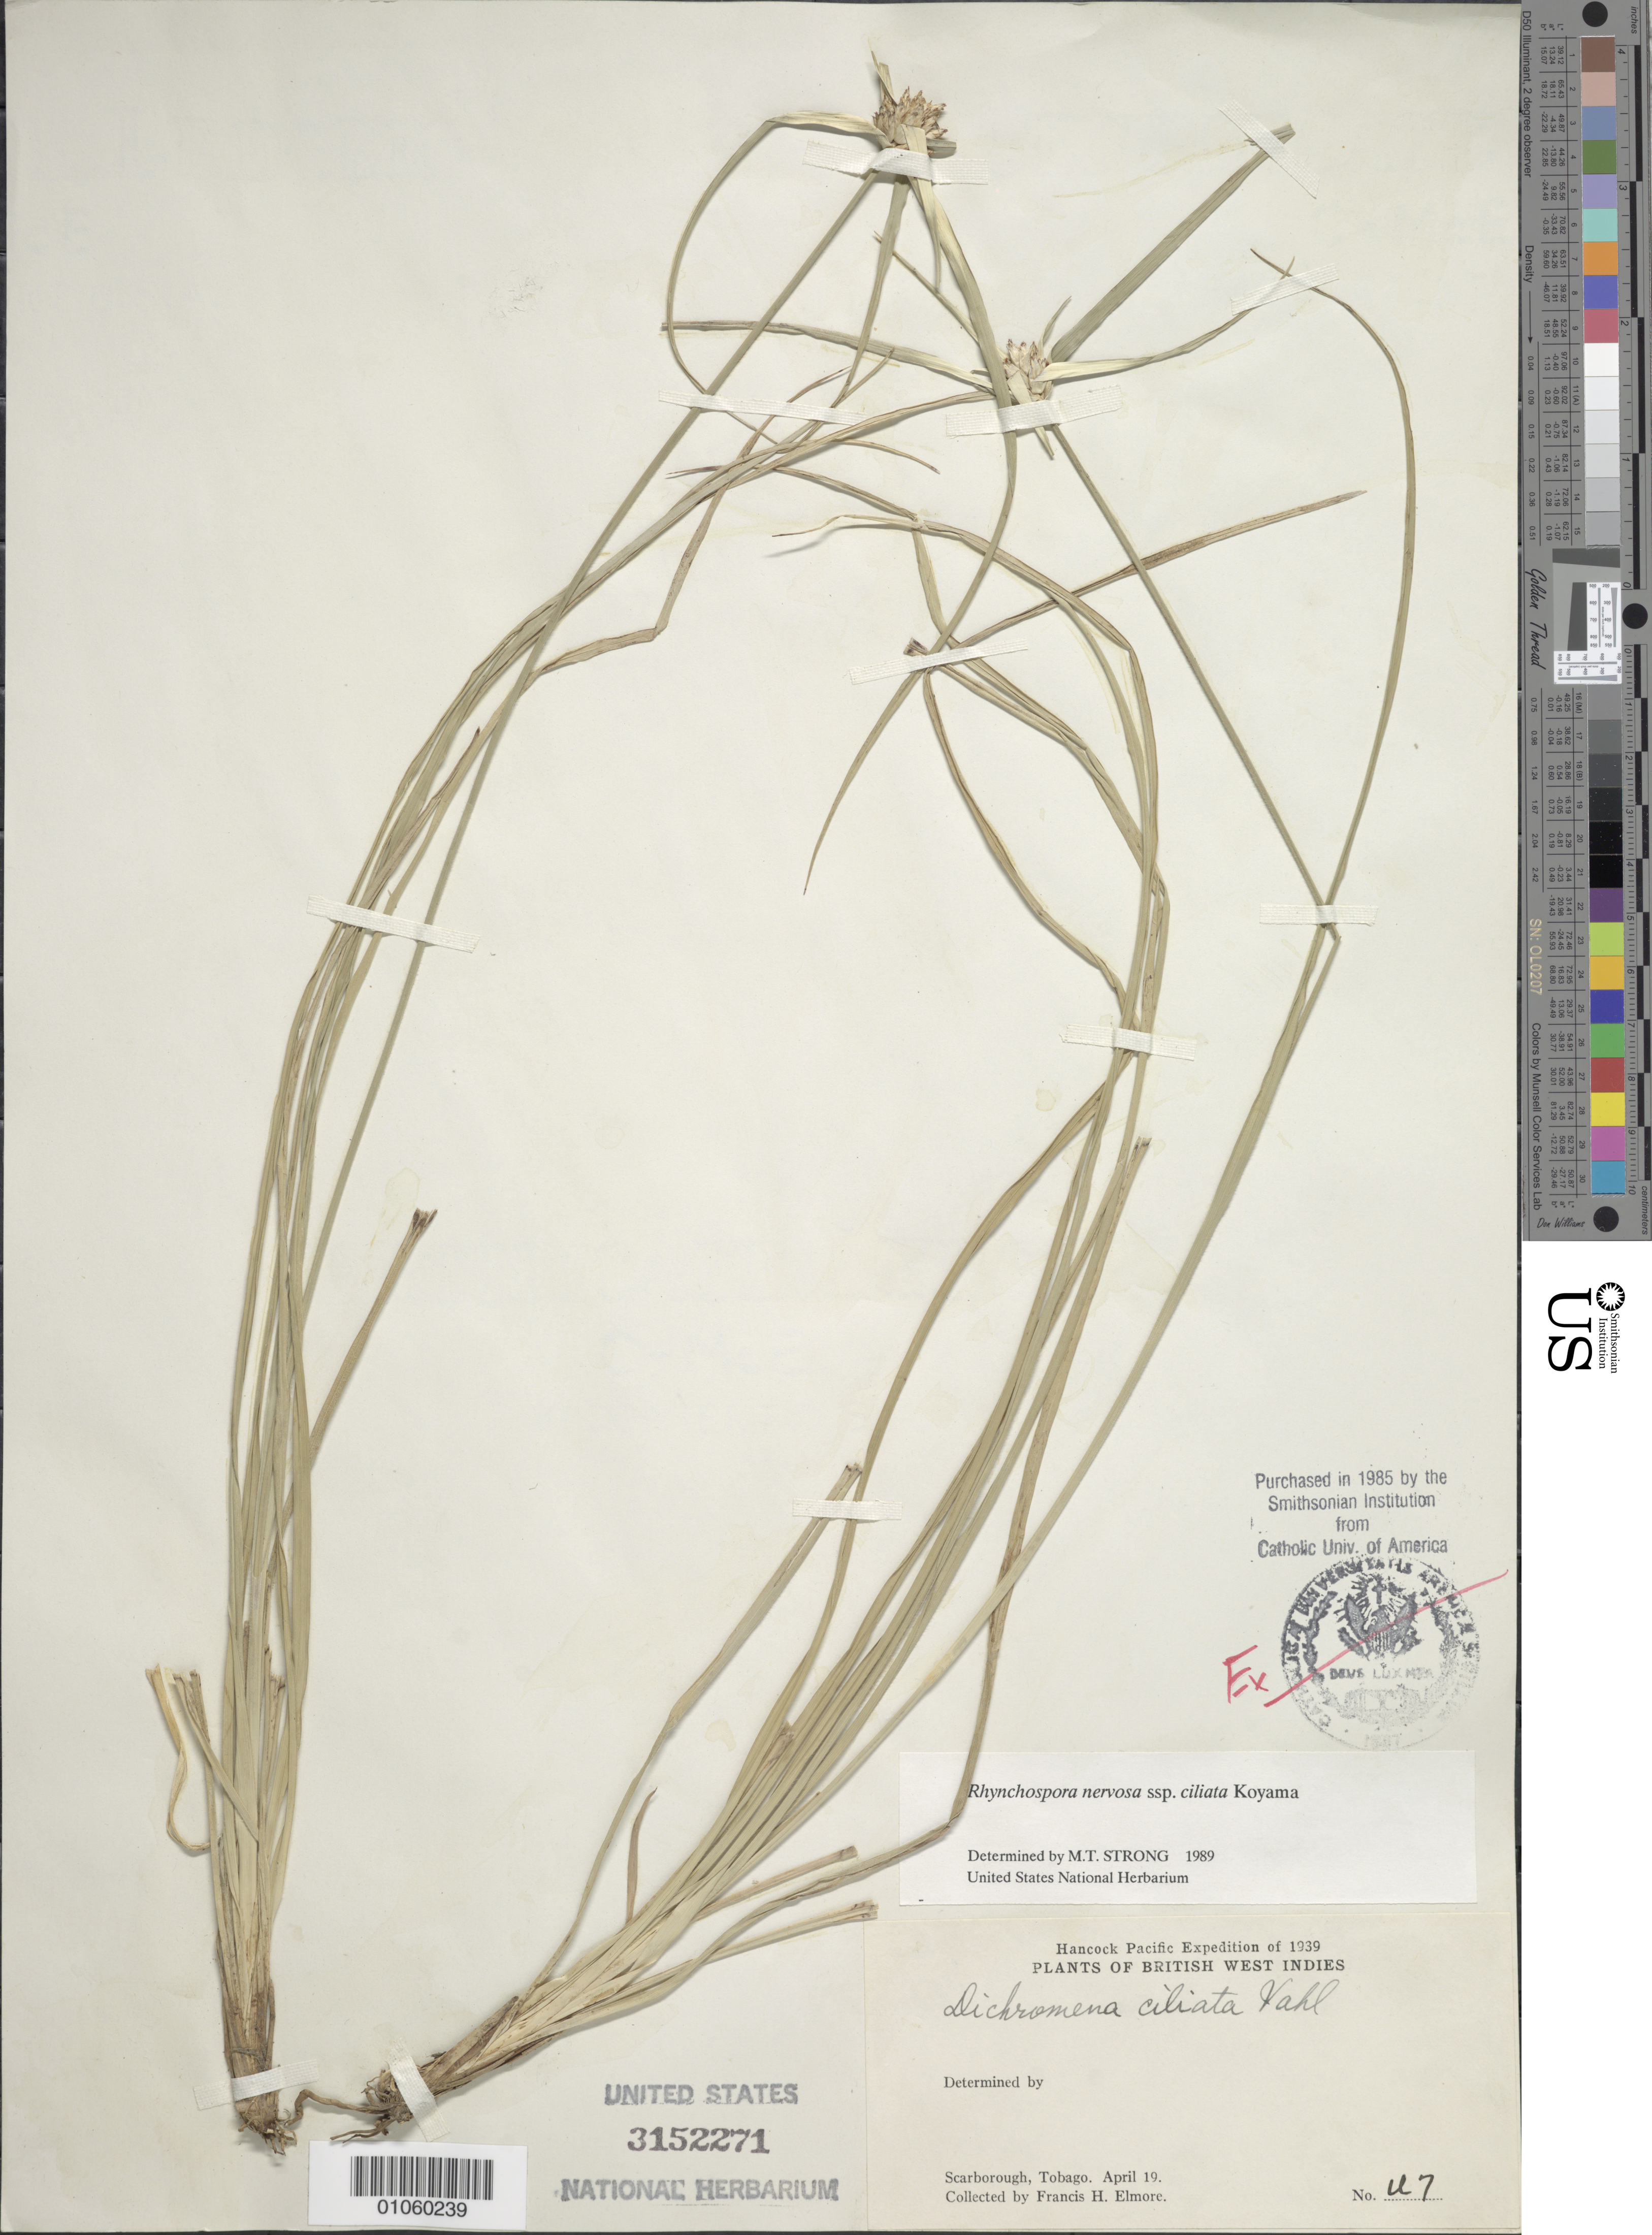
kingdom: Plantae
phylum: Tracheophyta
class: Liliopsida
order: Poales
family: Cyperaceae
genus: Rhynchospora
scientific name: Rhynchospora ciliata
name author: (G. Mey.) Kük.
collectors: F. H. Elmore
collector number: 47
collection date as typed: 19 Apr 1939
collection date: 1939-04-19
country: Trinidad and Tobago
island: Tobago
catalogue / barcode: US 3152271